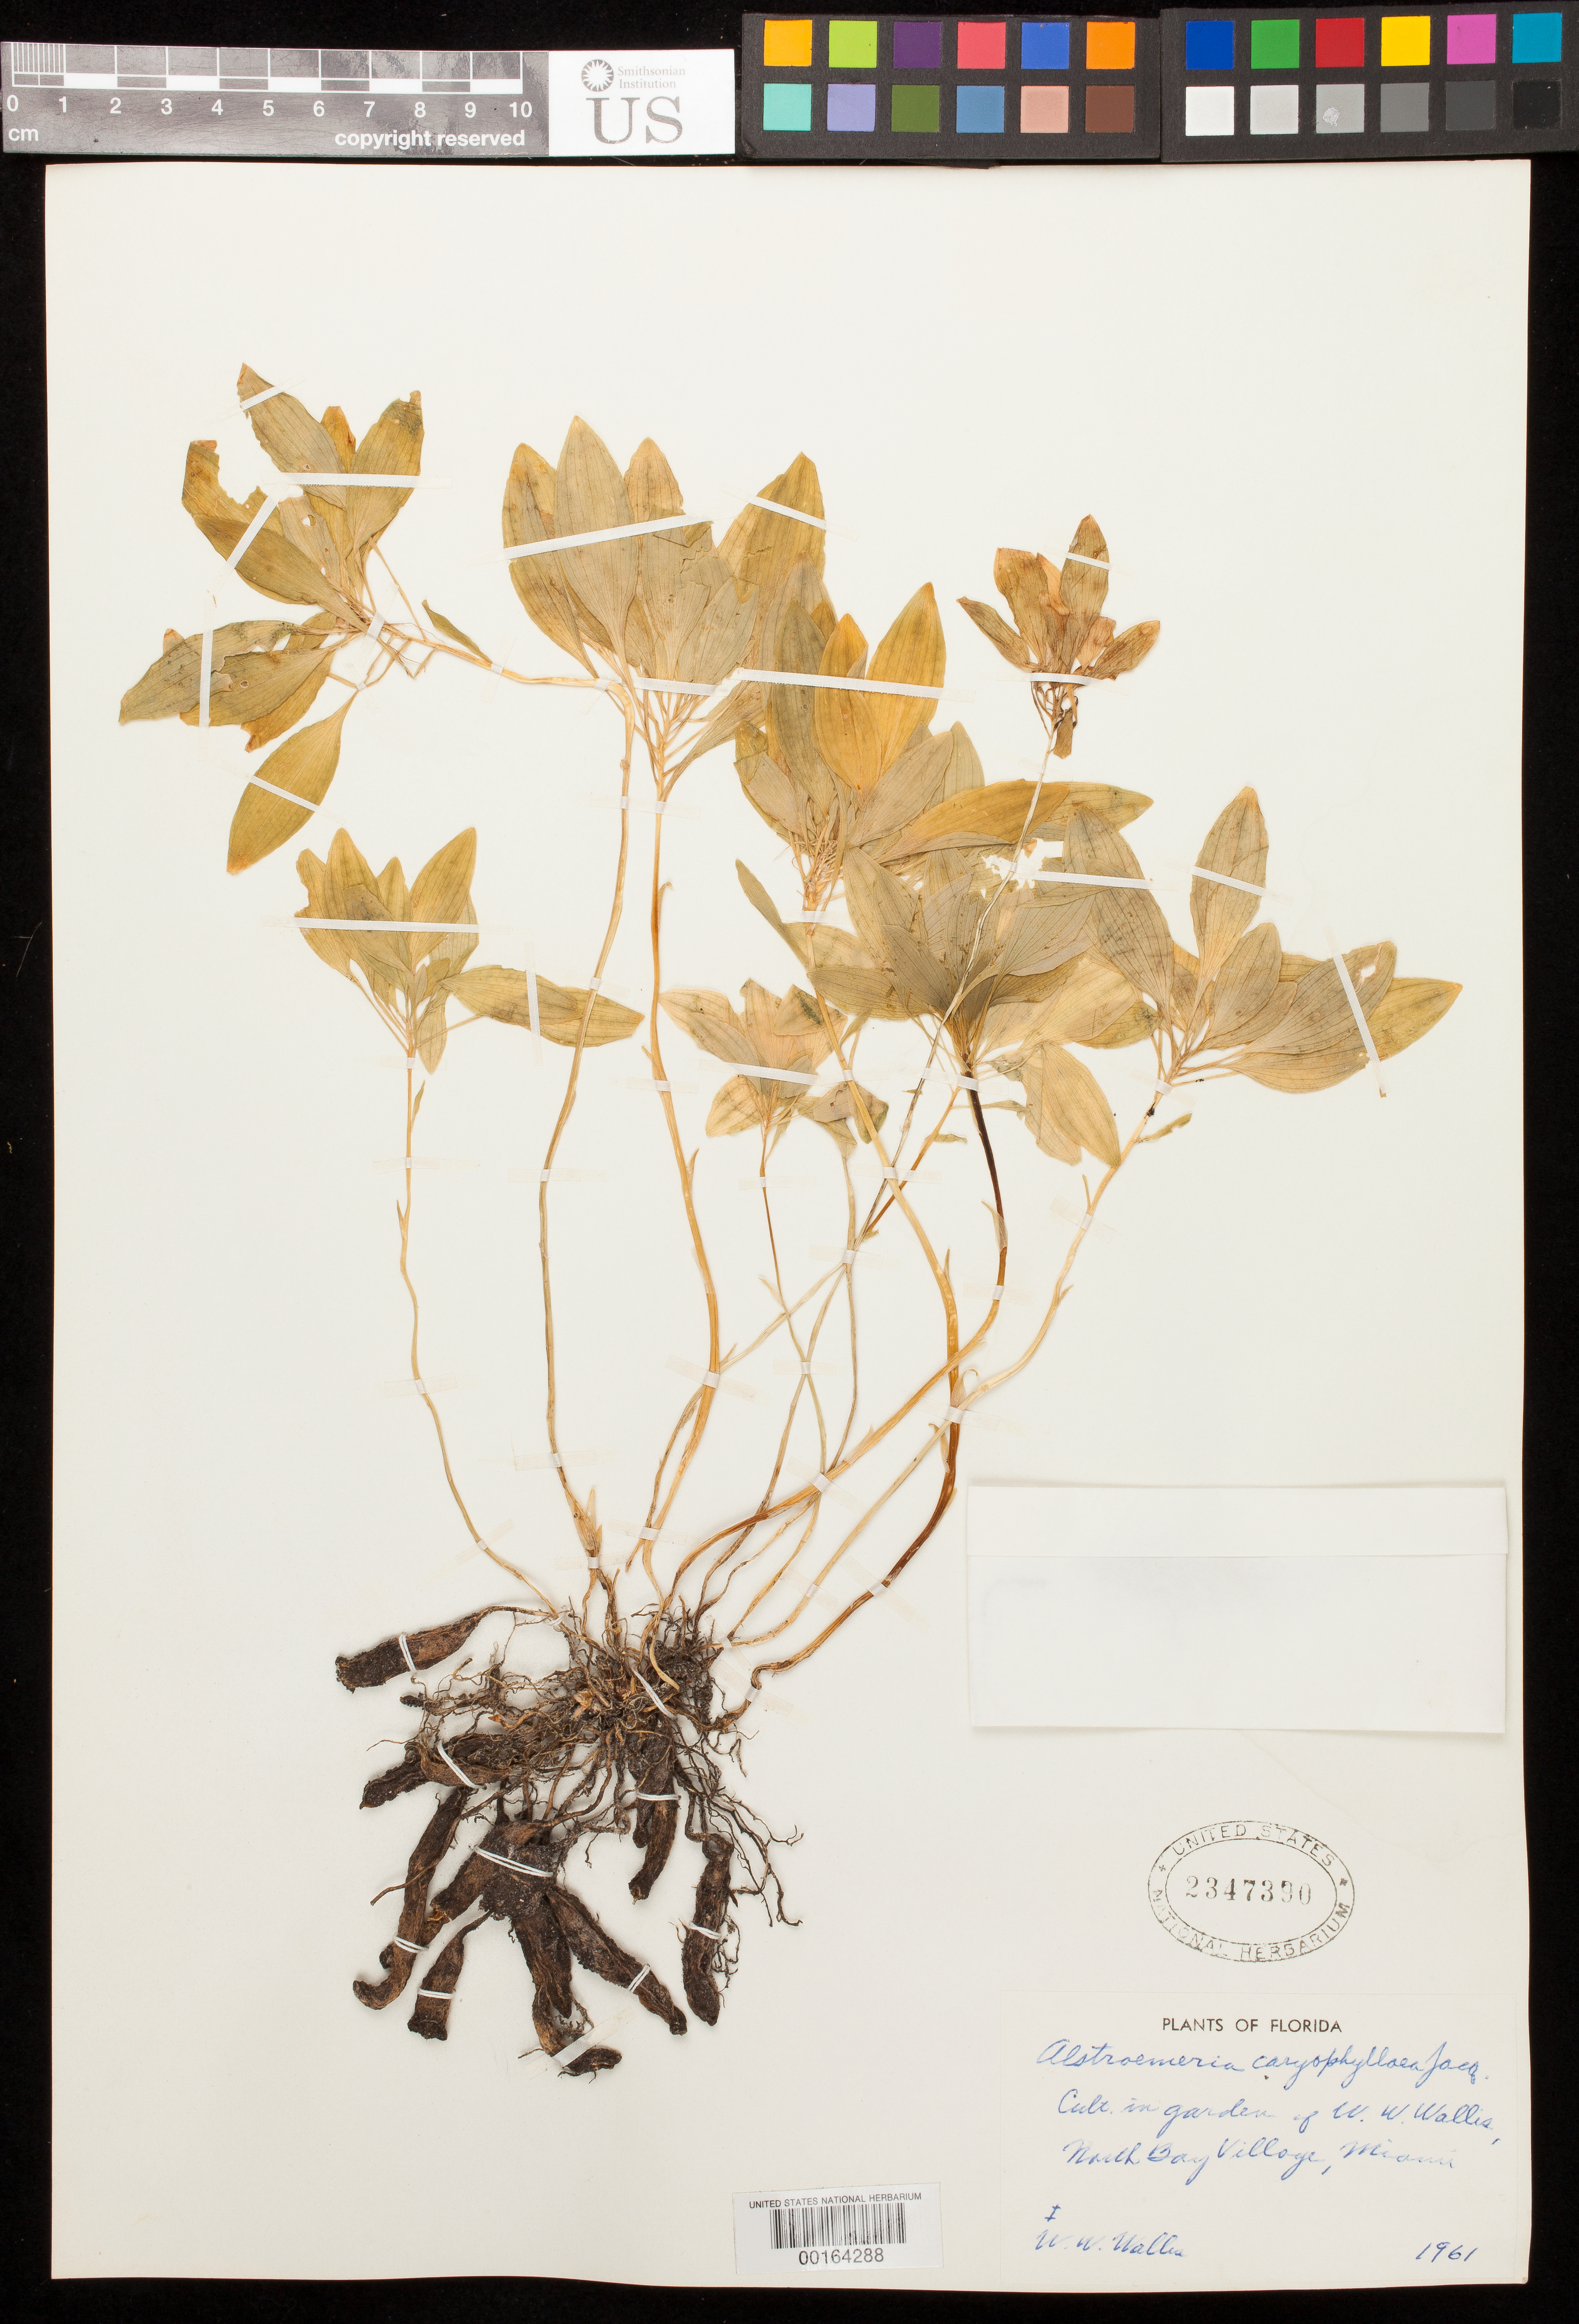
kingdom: Plantae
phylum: Tracheophyta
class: Liliopsida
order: Liliales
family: Alstroemeriaceae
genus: Alstroemeria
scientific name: Alstroemeria caryophyllaea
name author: Jacq.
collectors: W. Wallis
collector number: I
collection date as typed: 1961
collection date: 1961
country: United States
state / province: Florida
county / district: Dade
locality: North bay village, miami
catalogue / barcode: US 2347390